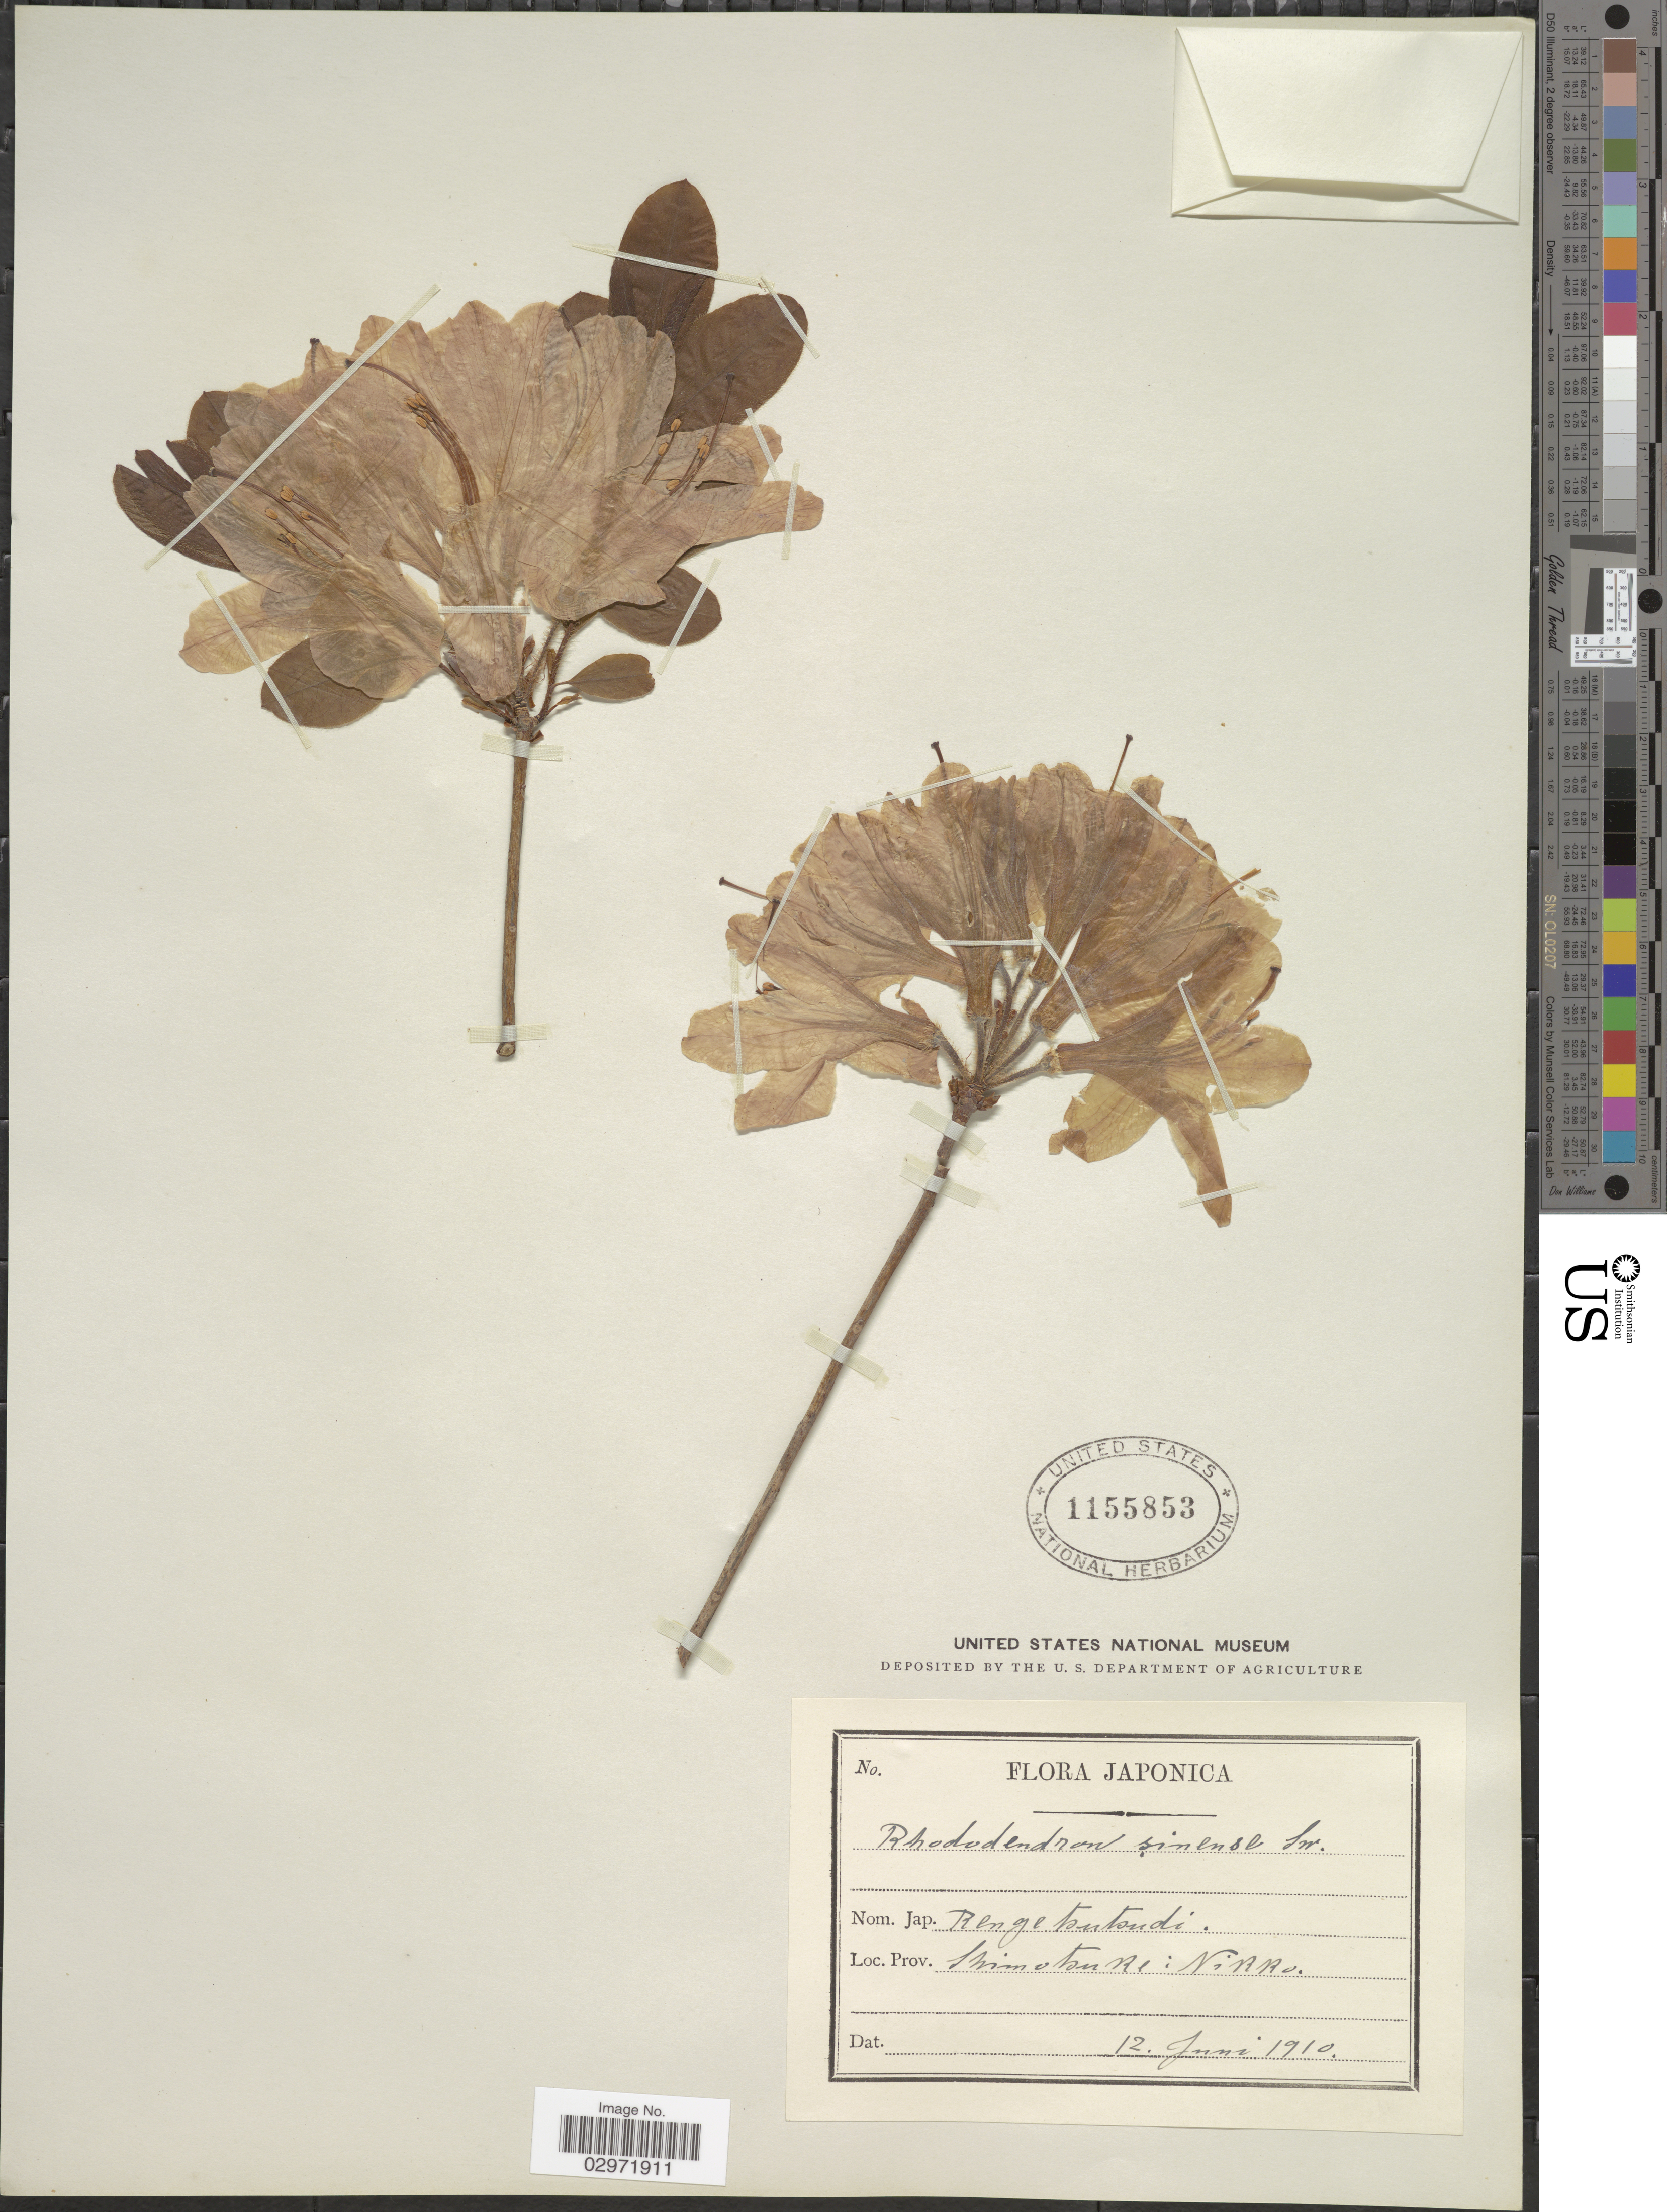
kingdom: Plantae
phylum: Tracheophyta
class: Magnoliopsida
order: Ericales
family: Ericaceae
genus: Rhododendron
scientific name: Rhododendron molle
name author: G. Don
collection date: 1910-06-12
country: Japan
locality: Shimotsuke: Nikko.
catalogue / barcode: US 115853